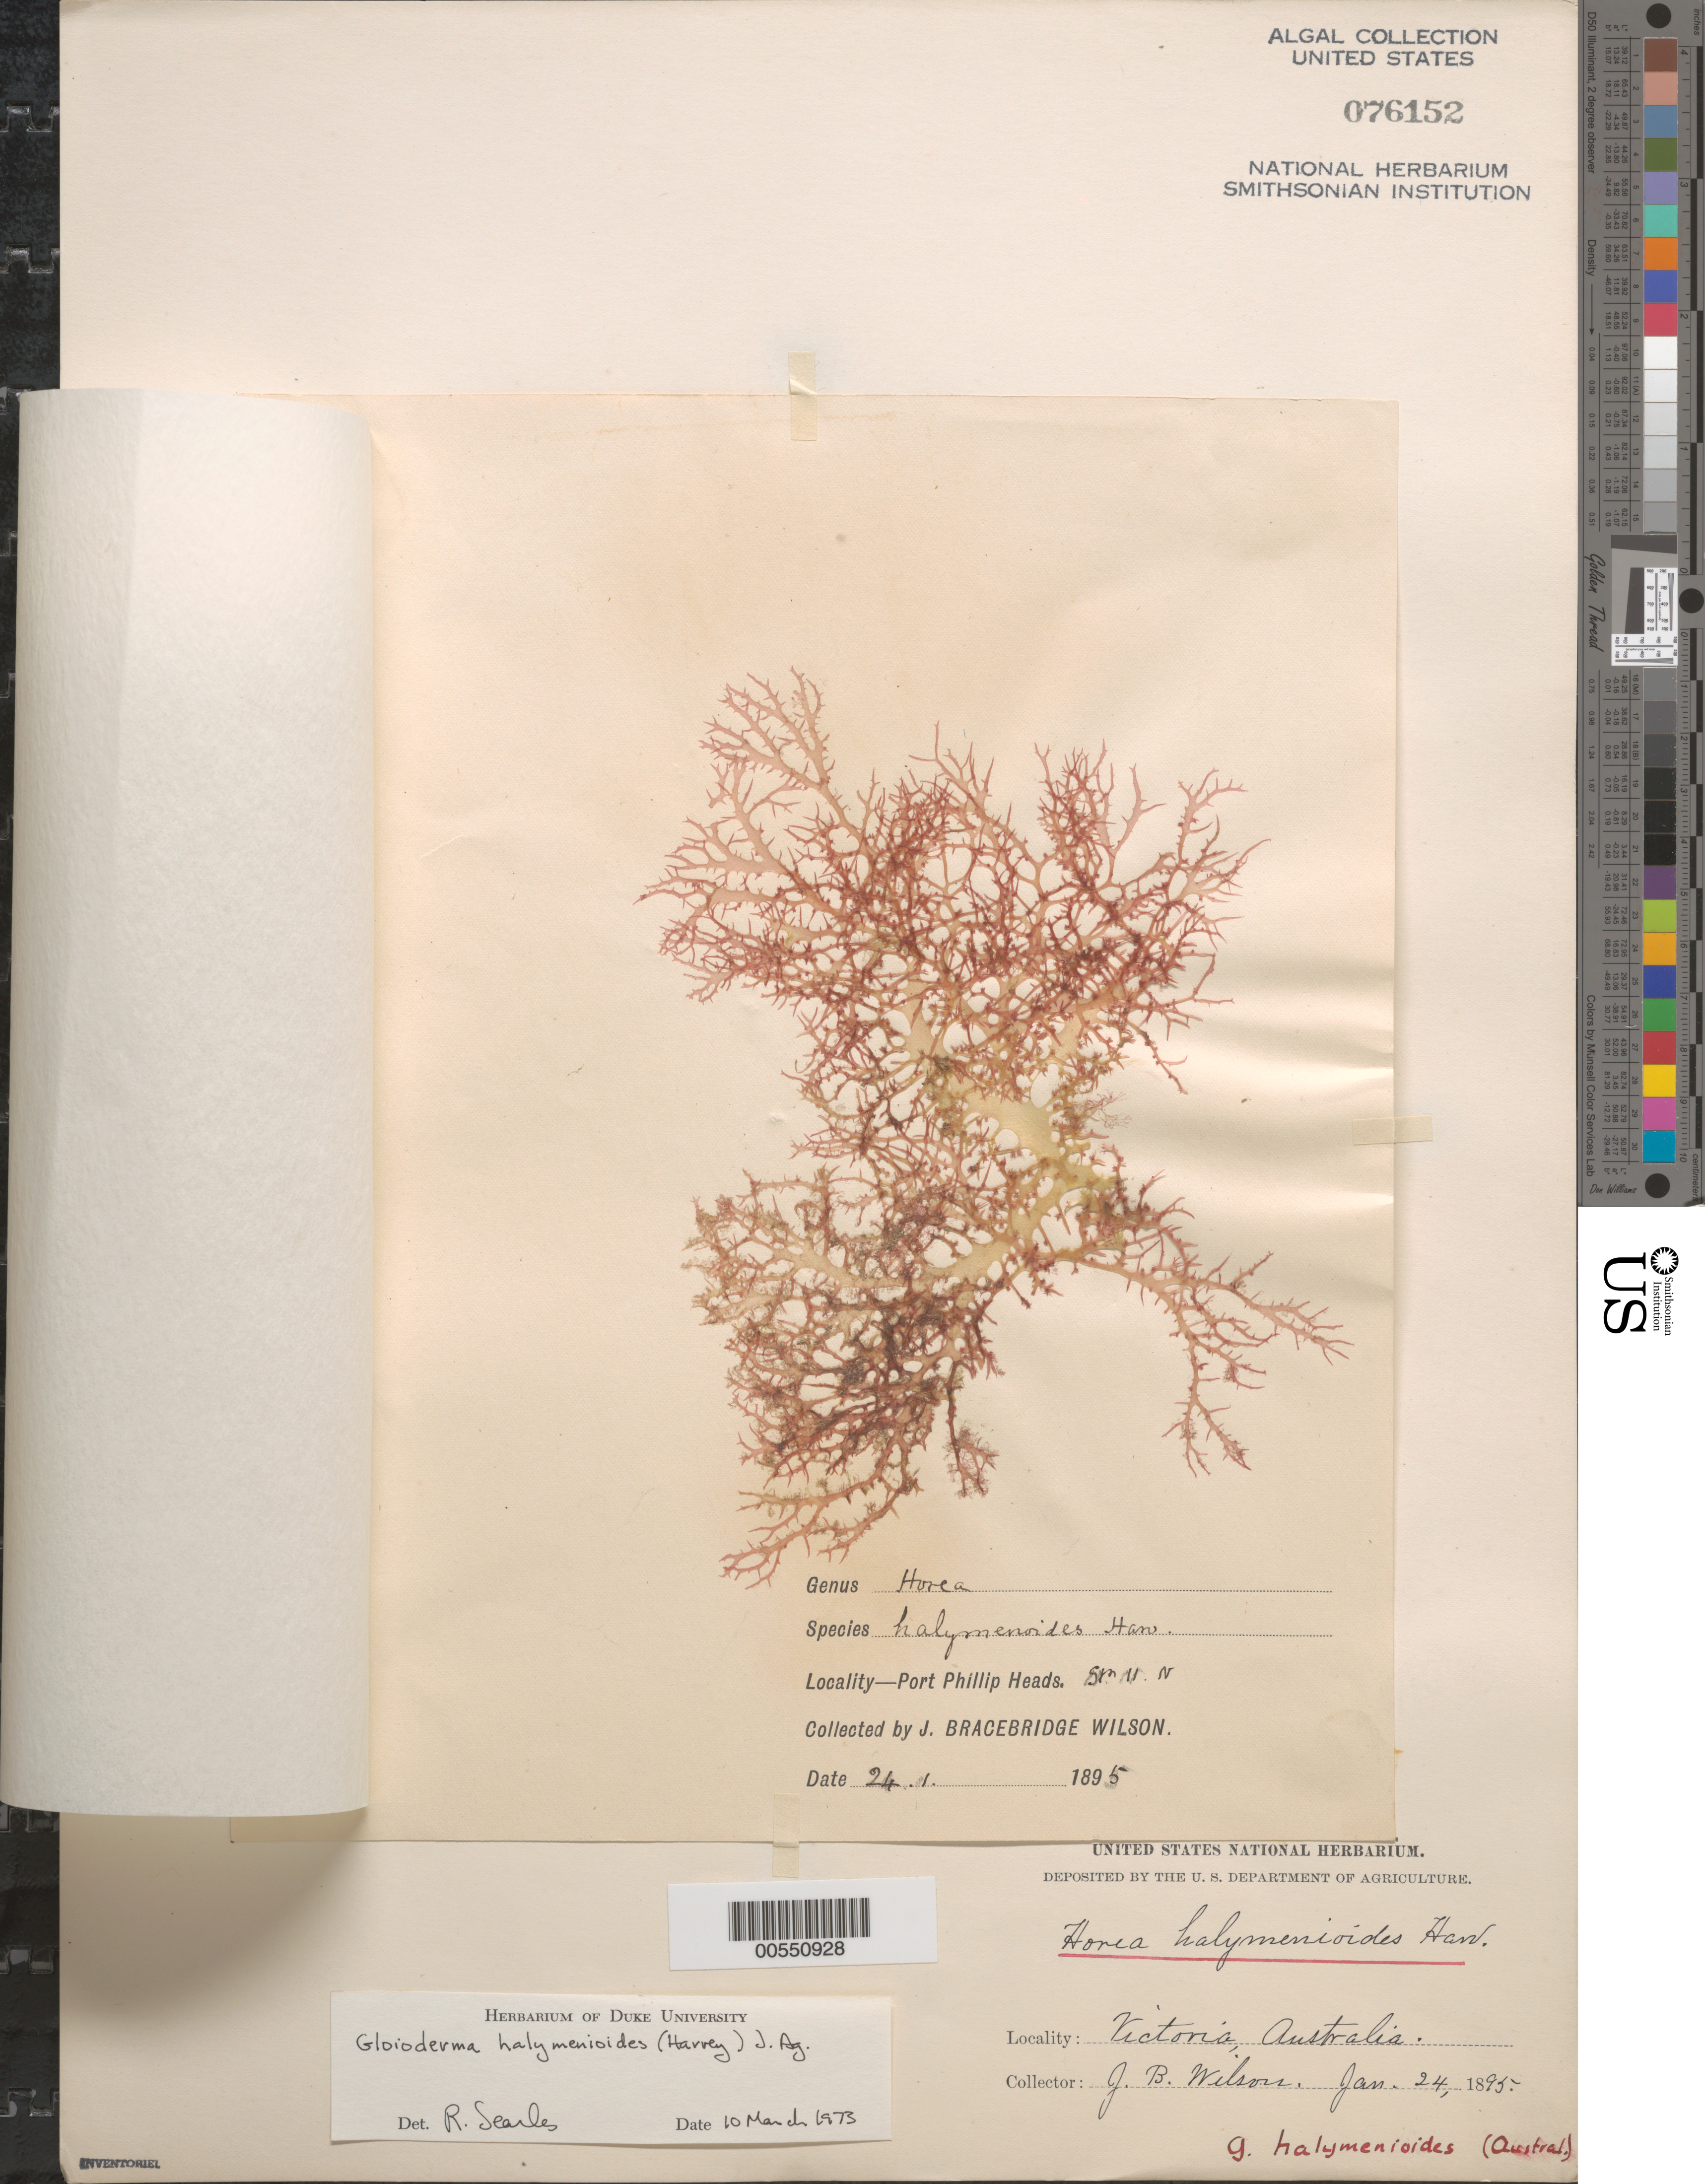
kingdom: Plantae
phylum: Rhodophyta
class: Florideophyceae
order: Rhodymeniales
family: Faucheaceae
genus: Gloioderma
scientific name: Gloioderma halymenioides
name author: (Harv.) J. Ag.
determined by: Searles, R. B.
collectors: J. B. Wilson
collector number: Station 11n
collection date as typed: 24 Jan 1895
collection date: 1895-01-24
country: Australia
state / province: Victoria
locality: Port Phillip Heads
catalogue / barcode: US 76152